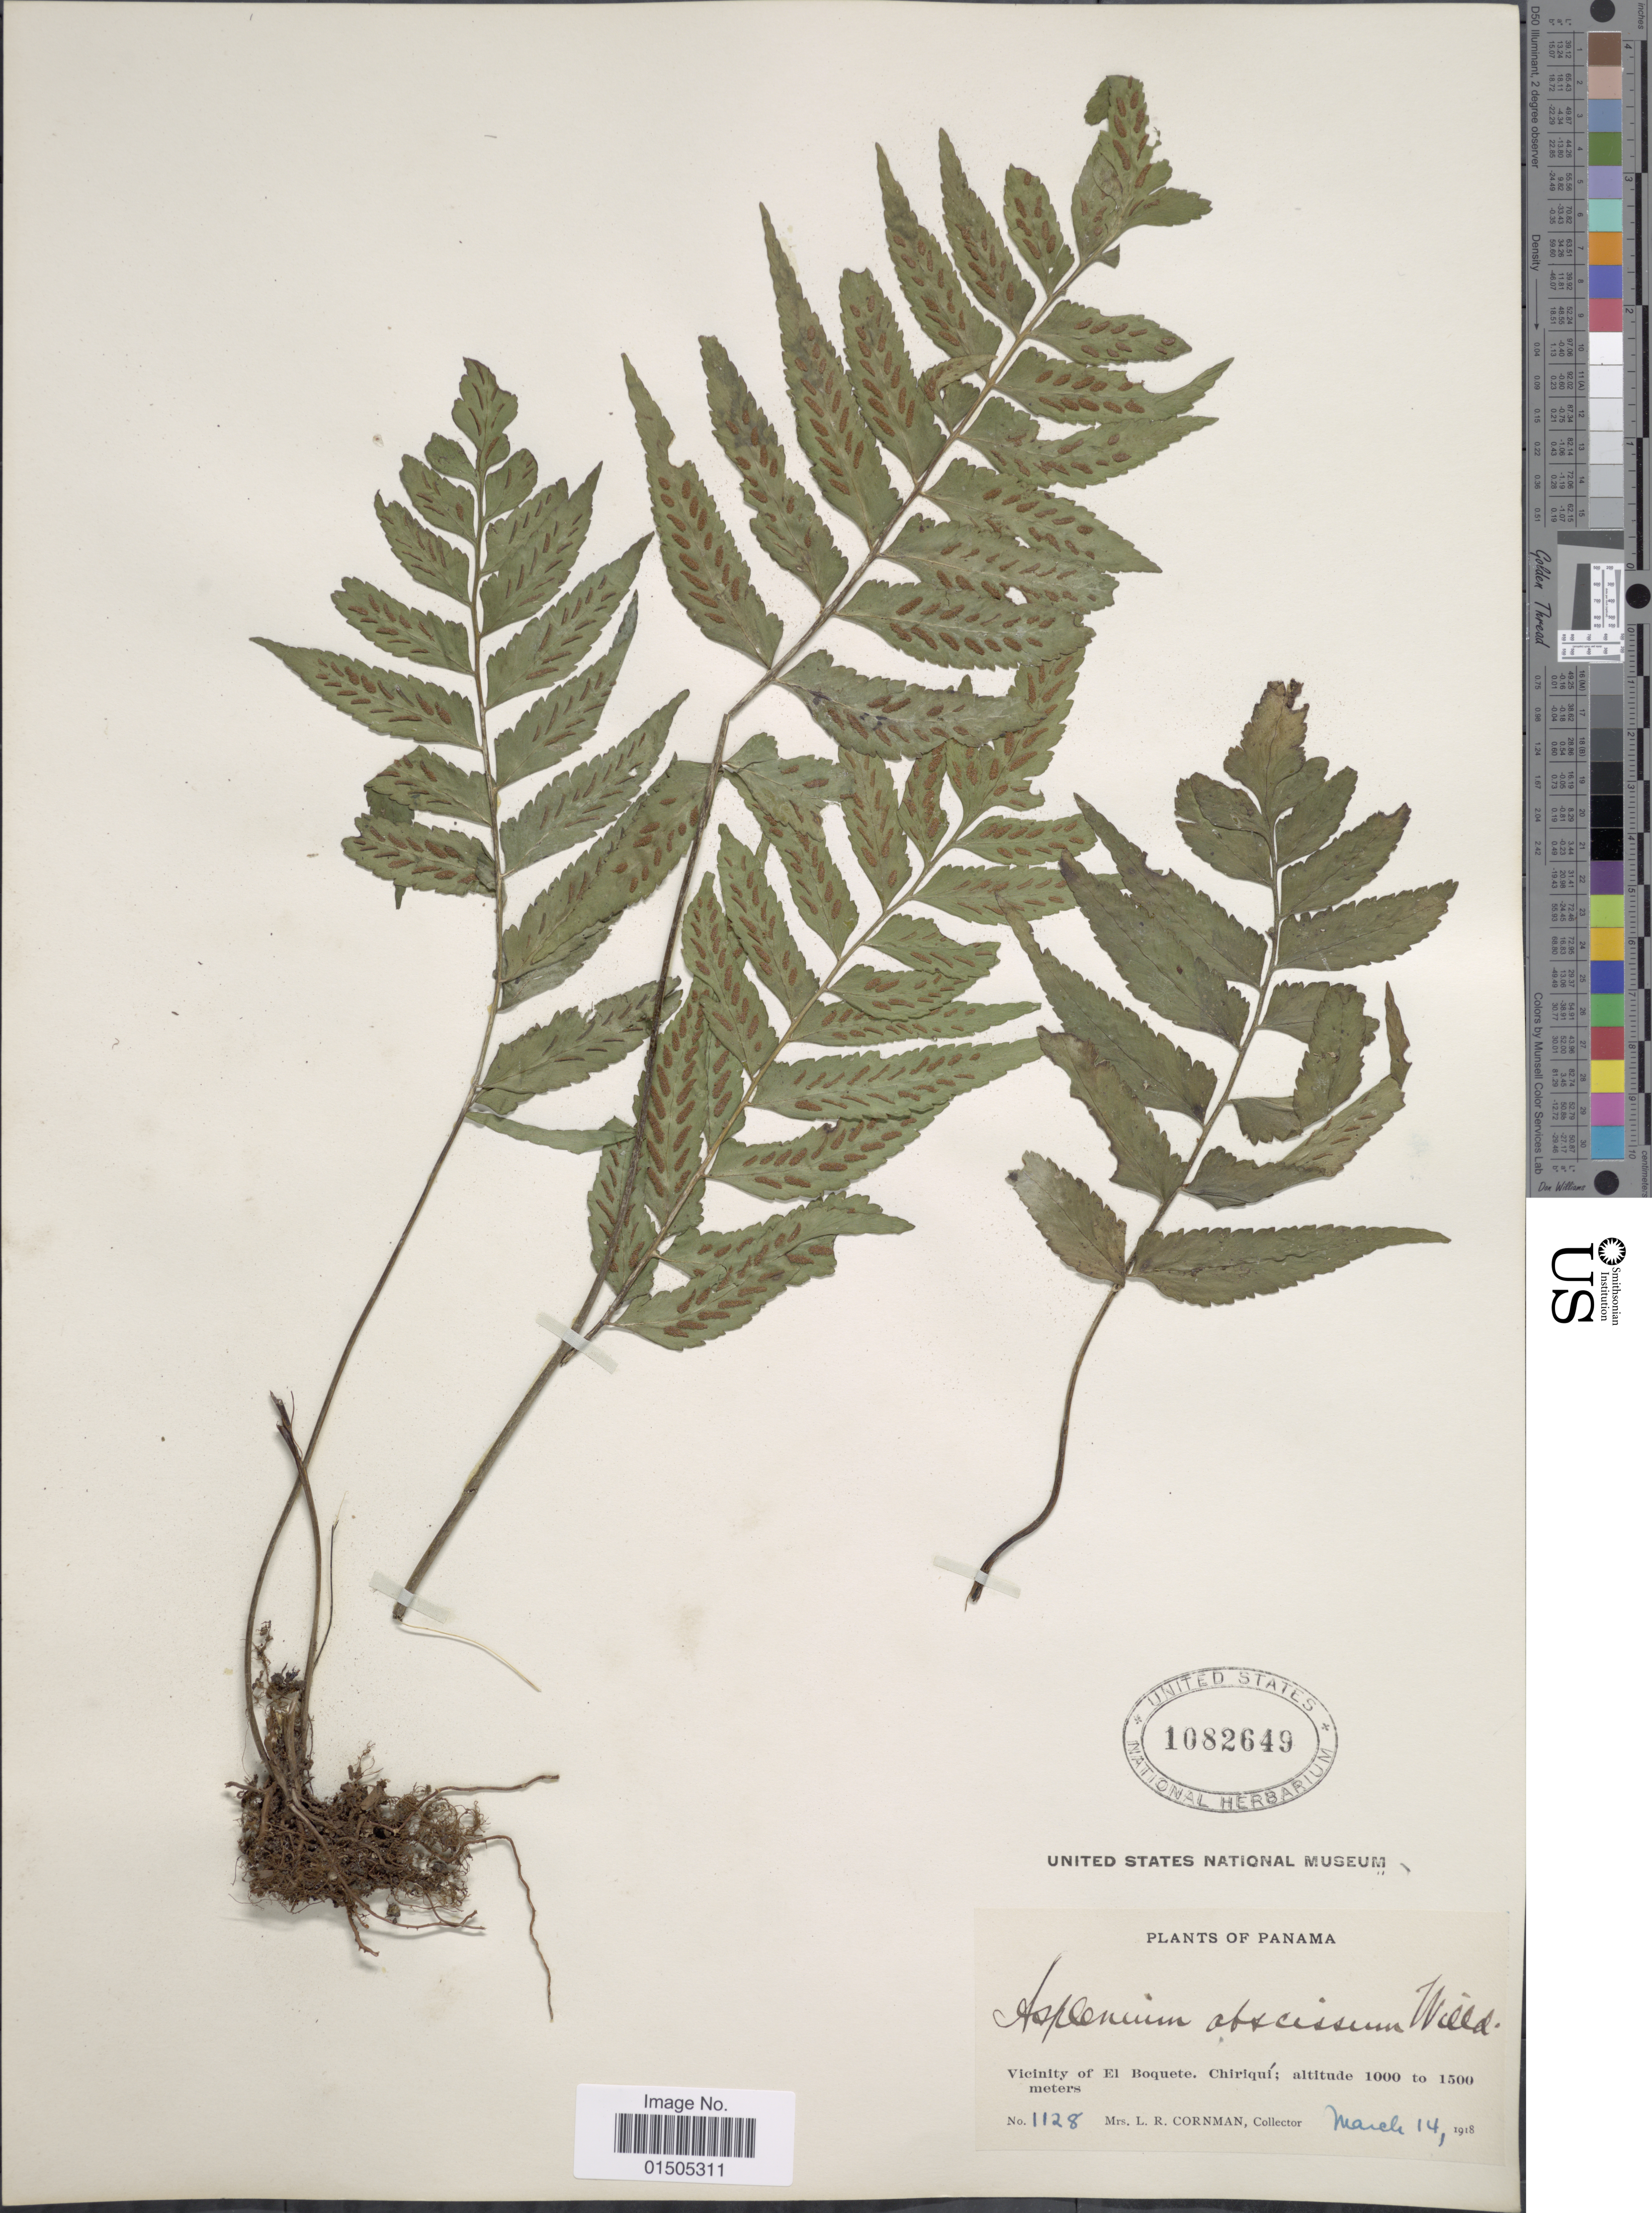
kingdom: Plantae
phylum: Tracheophyta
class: Polypodiopsida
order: Polypodiales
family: Aspleniaceae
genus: Asplenium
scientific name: Asplenium abscissum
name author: Willd.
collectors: L. Cornman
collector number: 1128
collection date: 1918-03-14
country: Panama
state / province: Chiriqui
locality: Panama. Vicinity of El Boquete.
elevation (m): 1000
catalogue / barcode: US 1082649